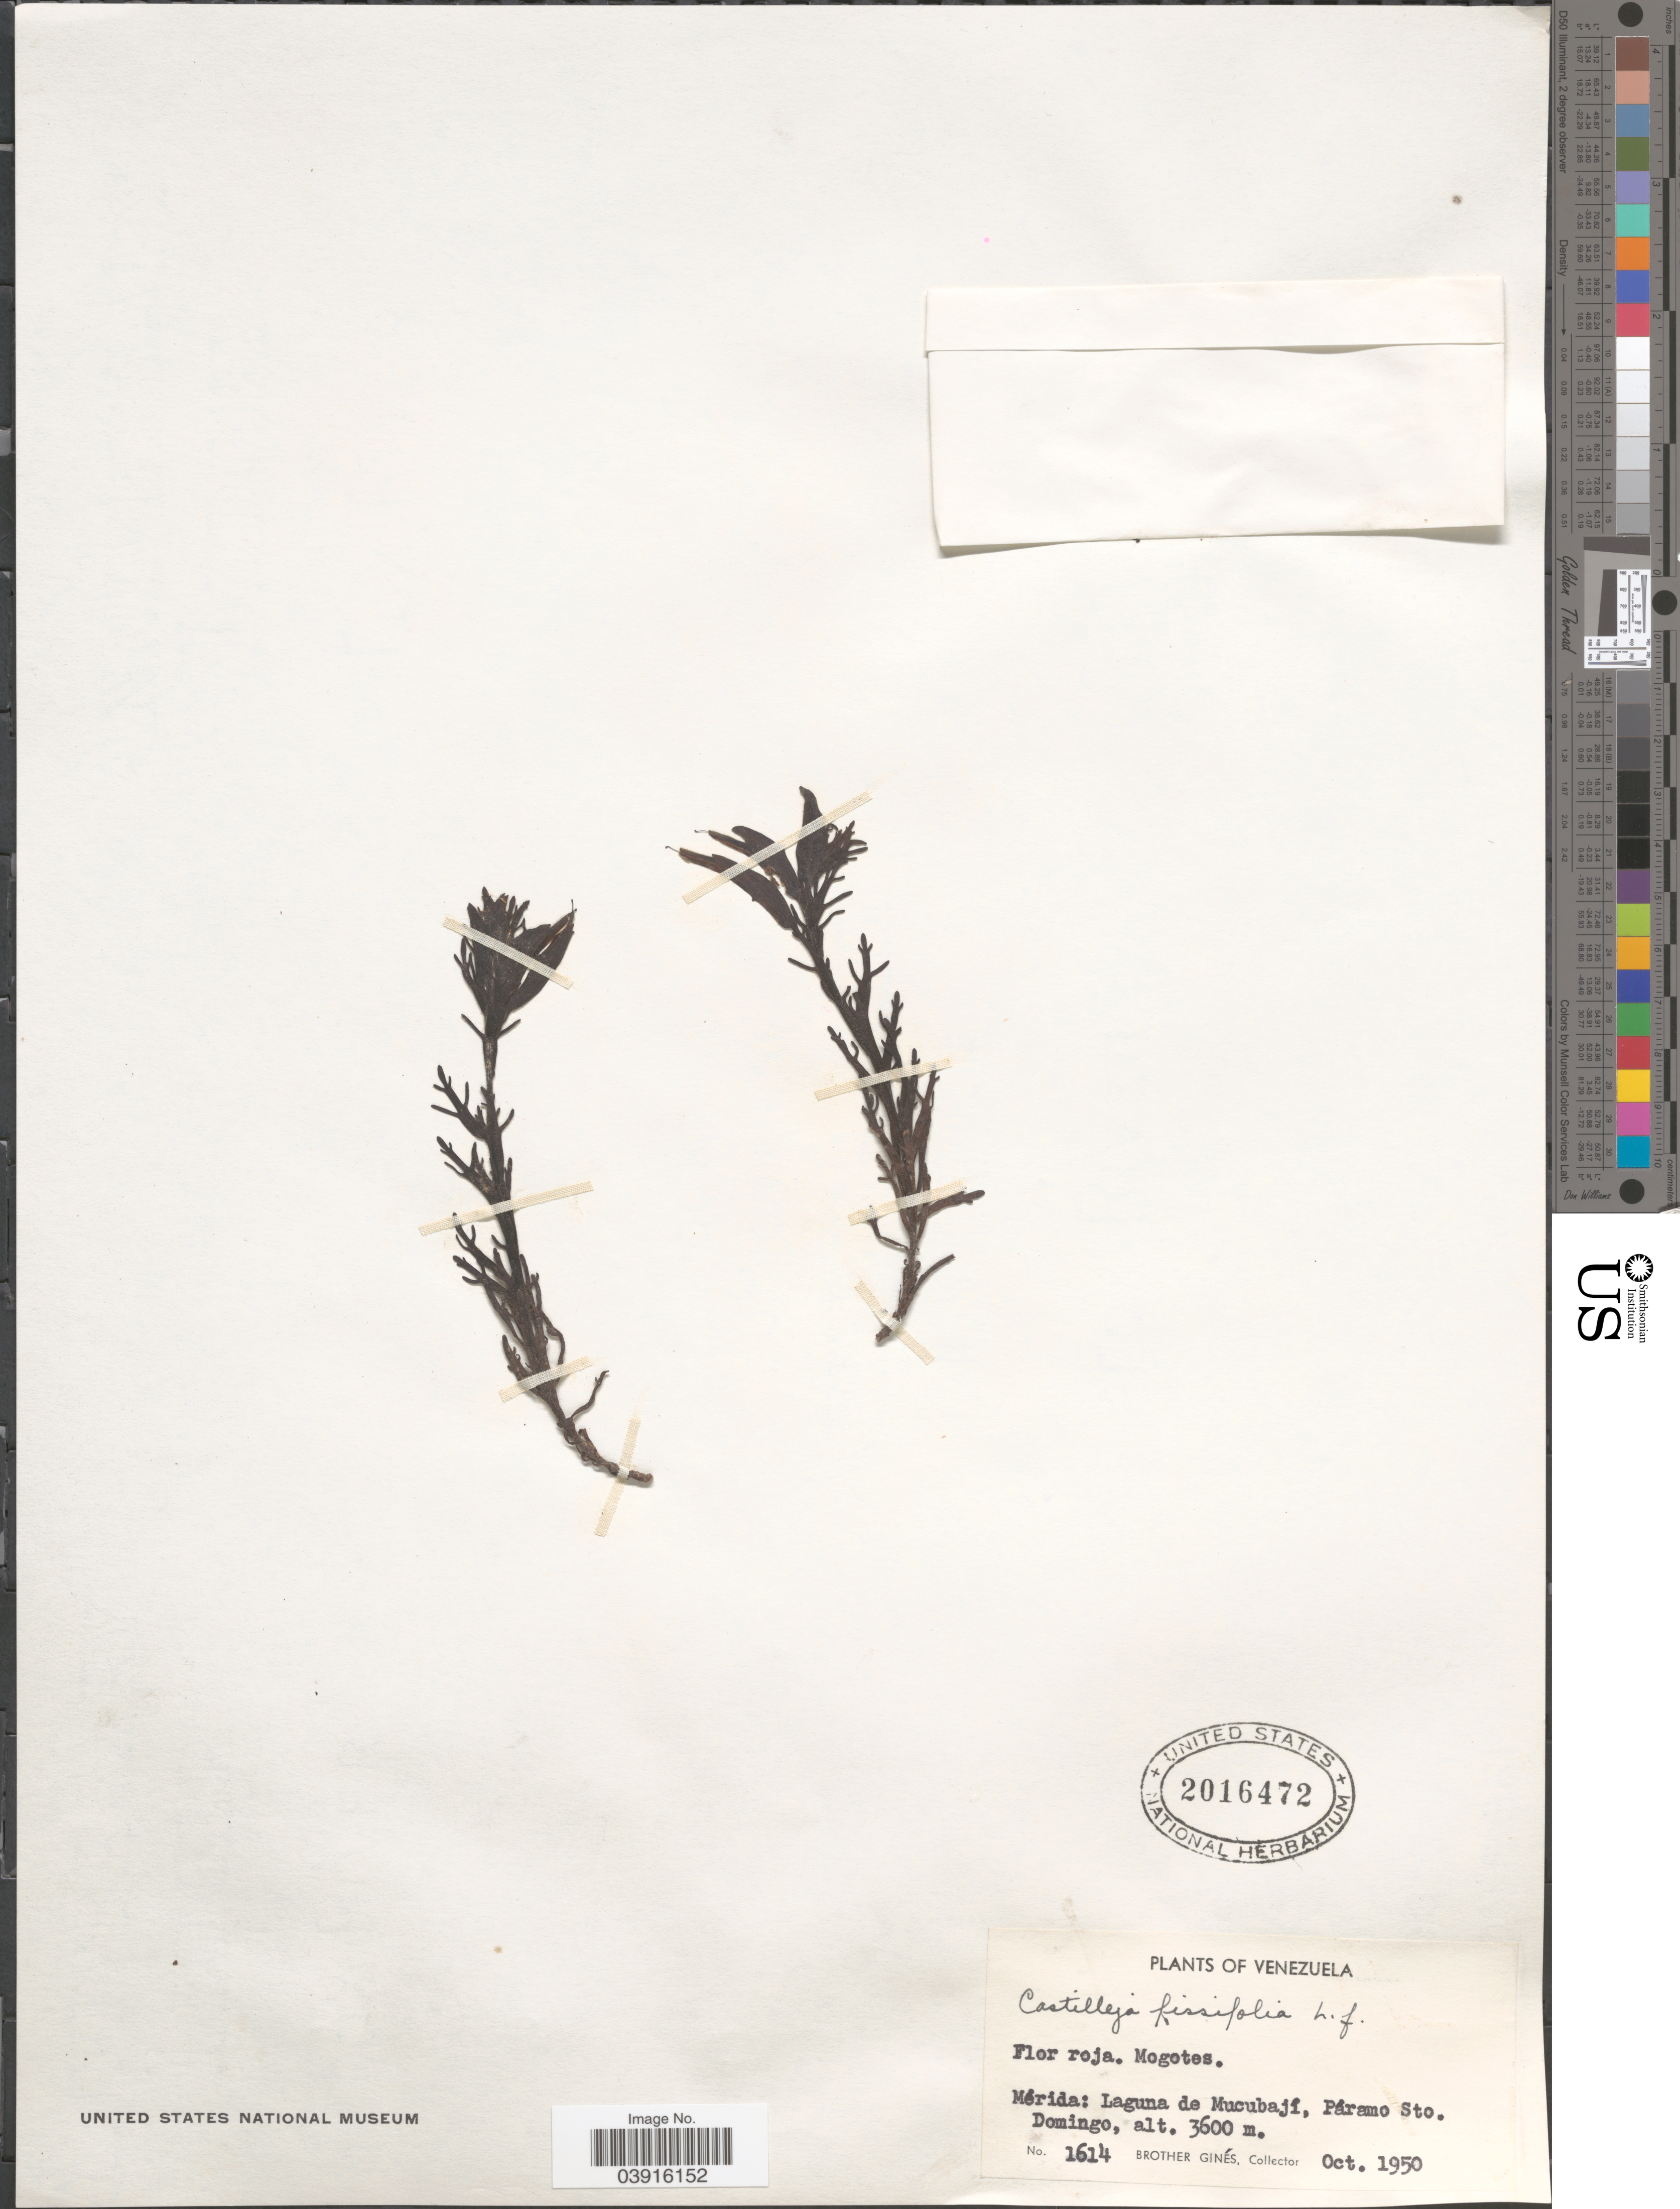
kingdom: Plantae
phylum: Tracheophyta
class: Magnoliopsida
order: Lamiales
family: Orobanchaceae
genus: Castilleja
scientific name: Castilleja fissifolia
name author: L. f.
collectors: Bro. Gines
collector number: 1614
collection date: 1950-10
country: Venezuela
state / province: Merida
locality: Laguna de Mucubají. Páramo Sto. Domingo.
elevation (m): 3600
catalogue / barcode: US 2016472